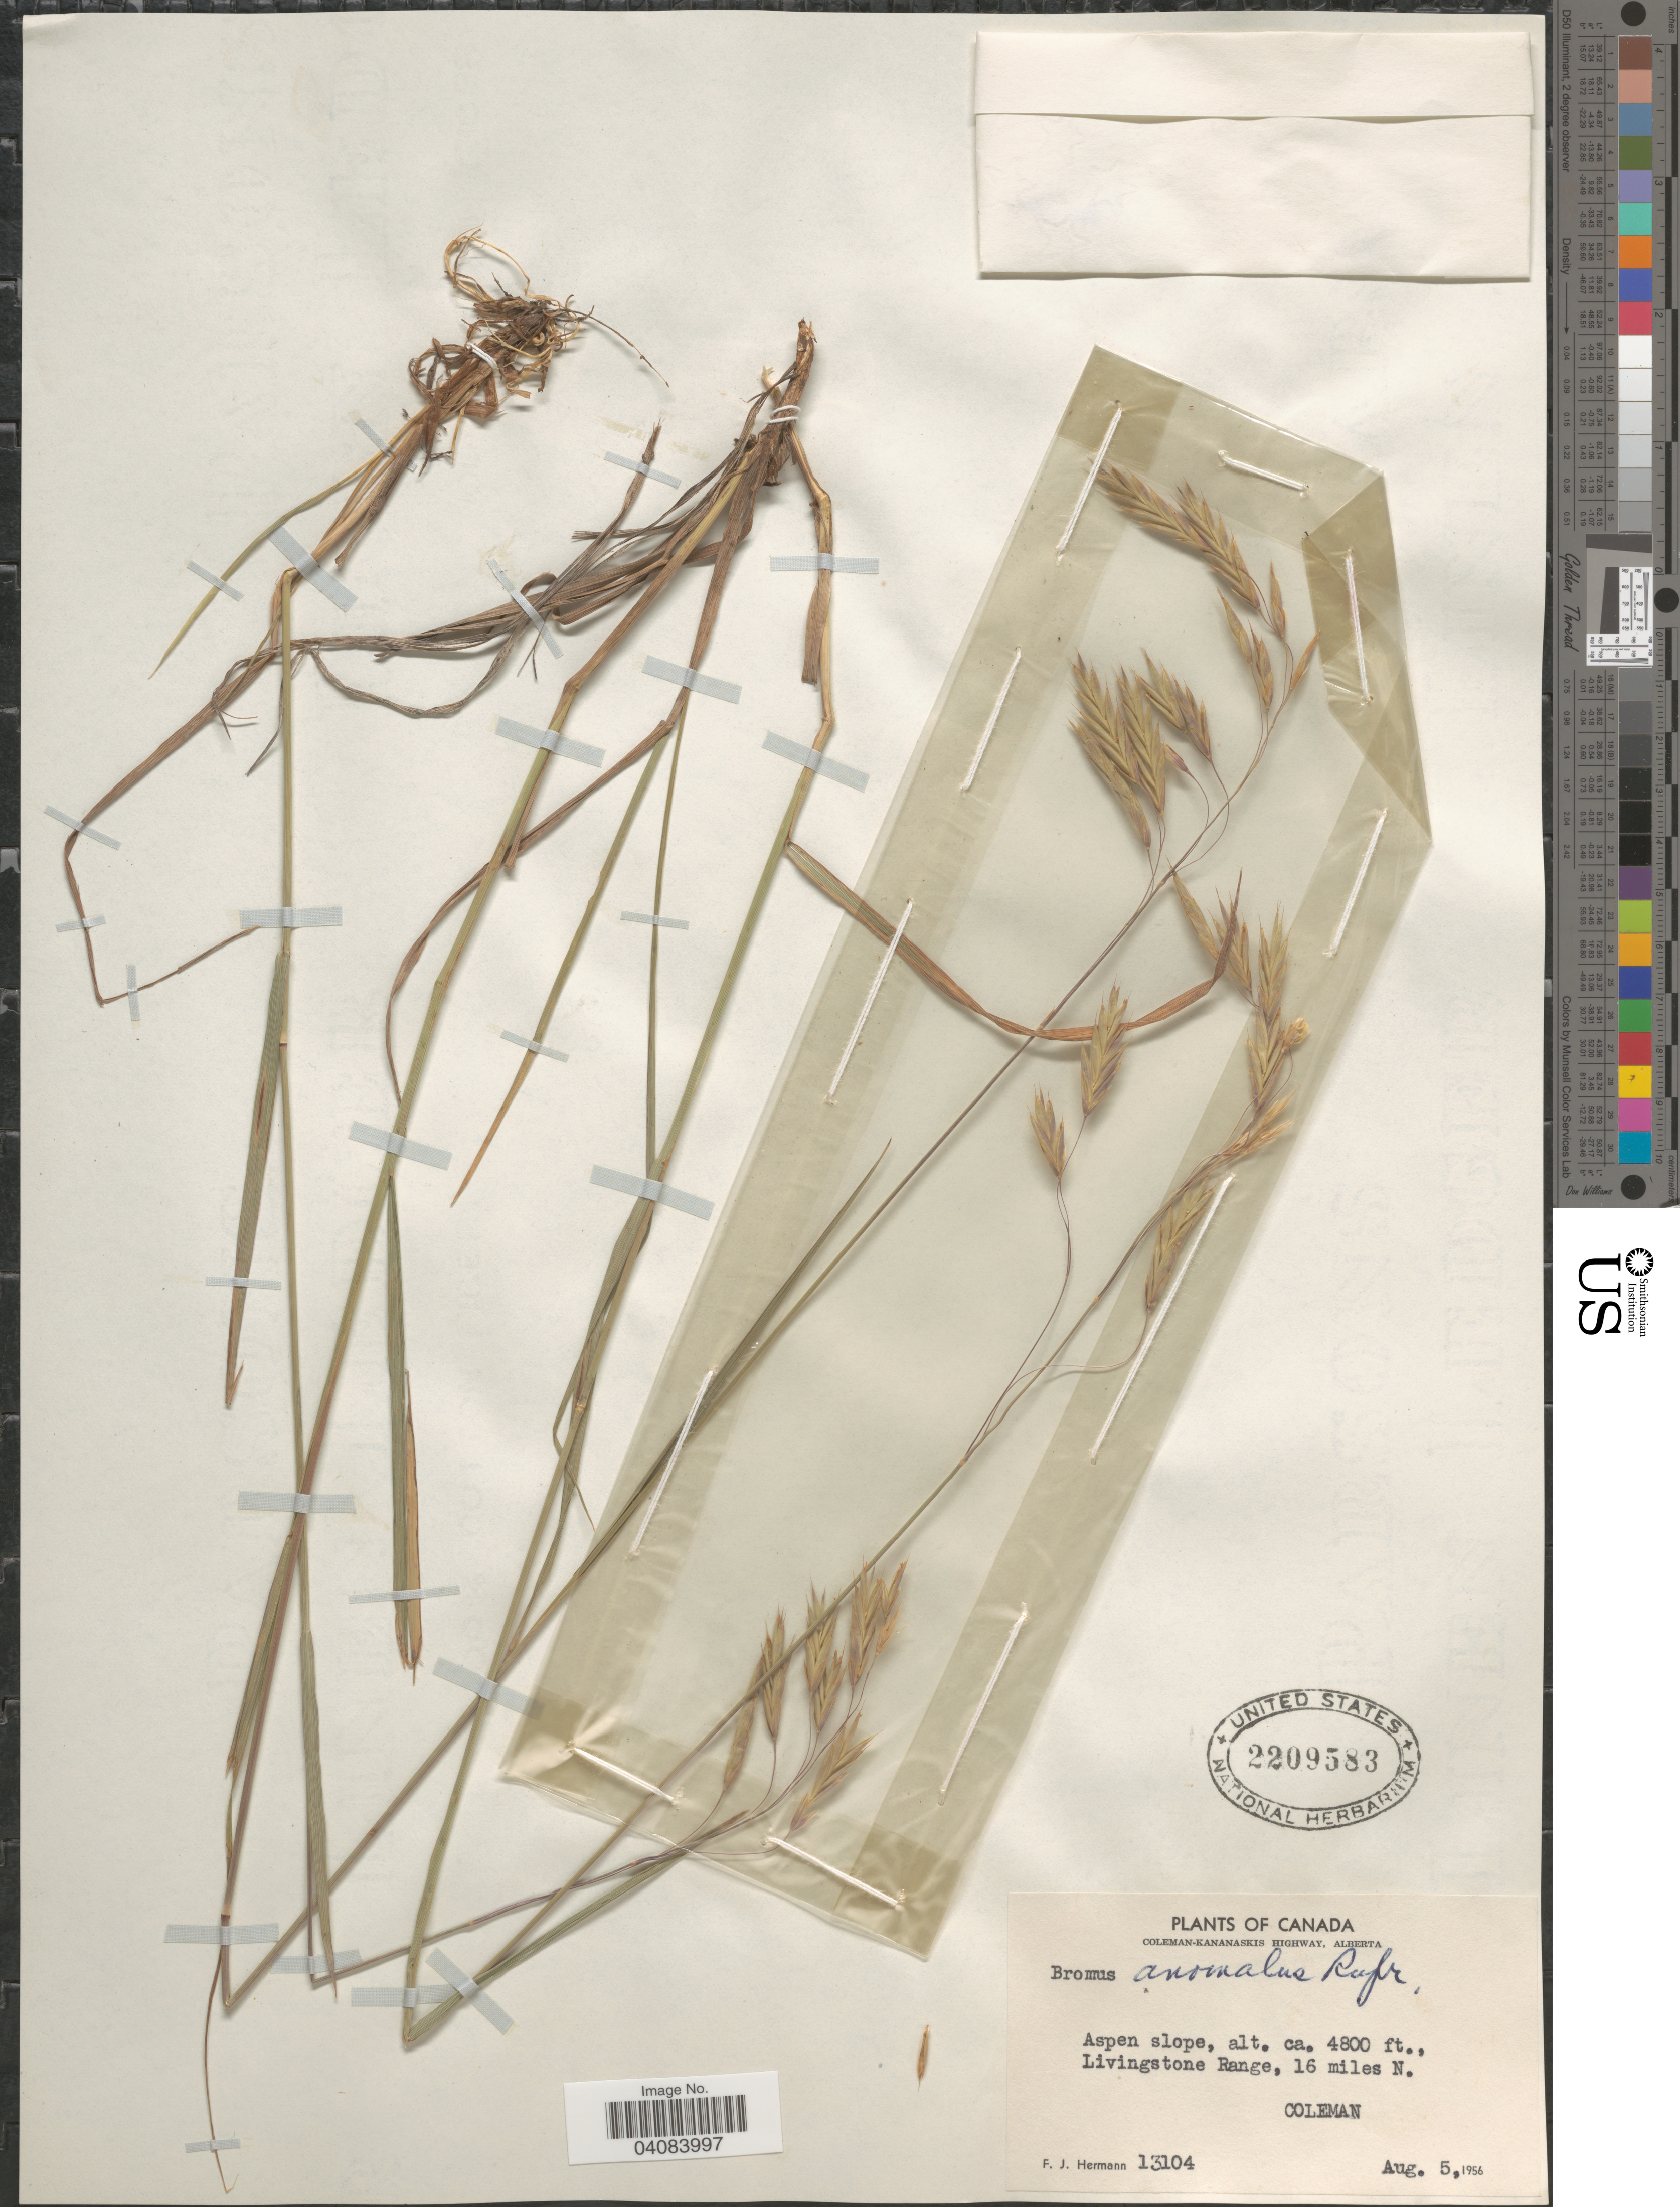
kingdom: Plantae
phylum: Tracheophyta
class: Liliopsida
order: Poales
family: Poaceae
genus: Bromus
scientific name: Bromus porteri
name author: (J.M. Coult.) Nash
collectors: F. J. Hermann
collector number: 13104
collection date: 1956-08-05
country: Canada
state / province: Alberta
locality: Coleman-Kananaskis Highway. Aspen slope, Livingstone Range, 16 miles N. Coleman.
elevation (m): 1463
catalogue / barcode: US 2209583